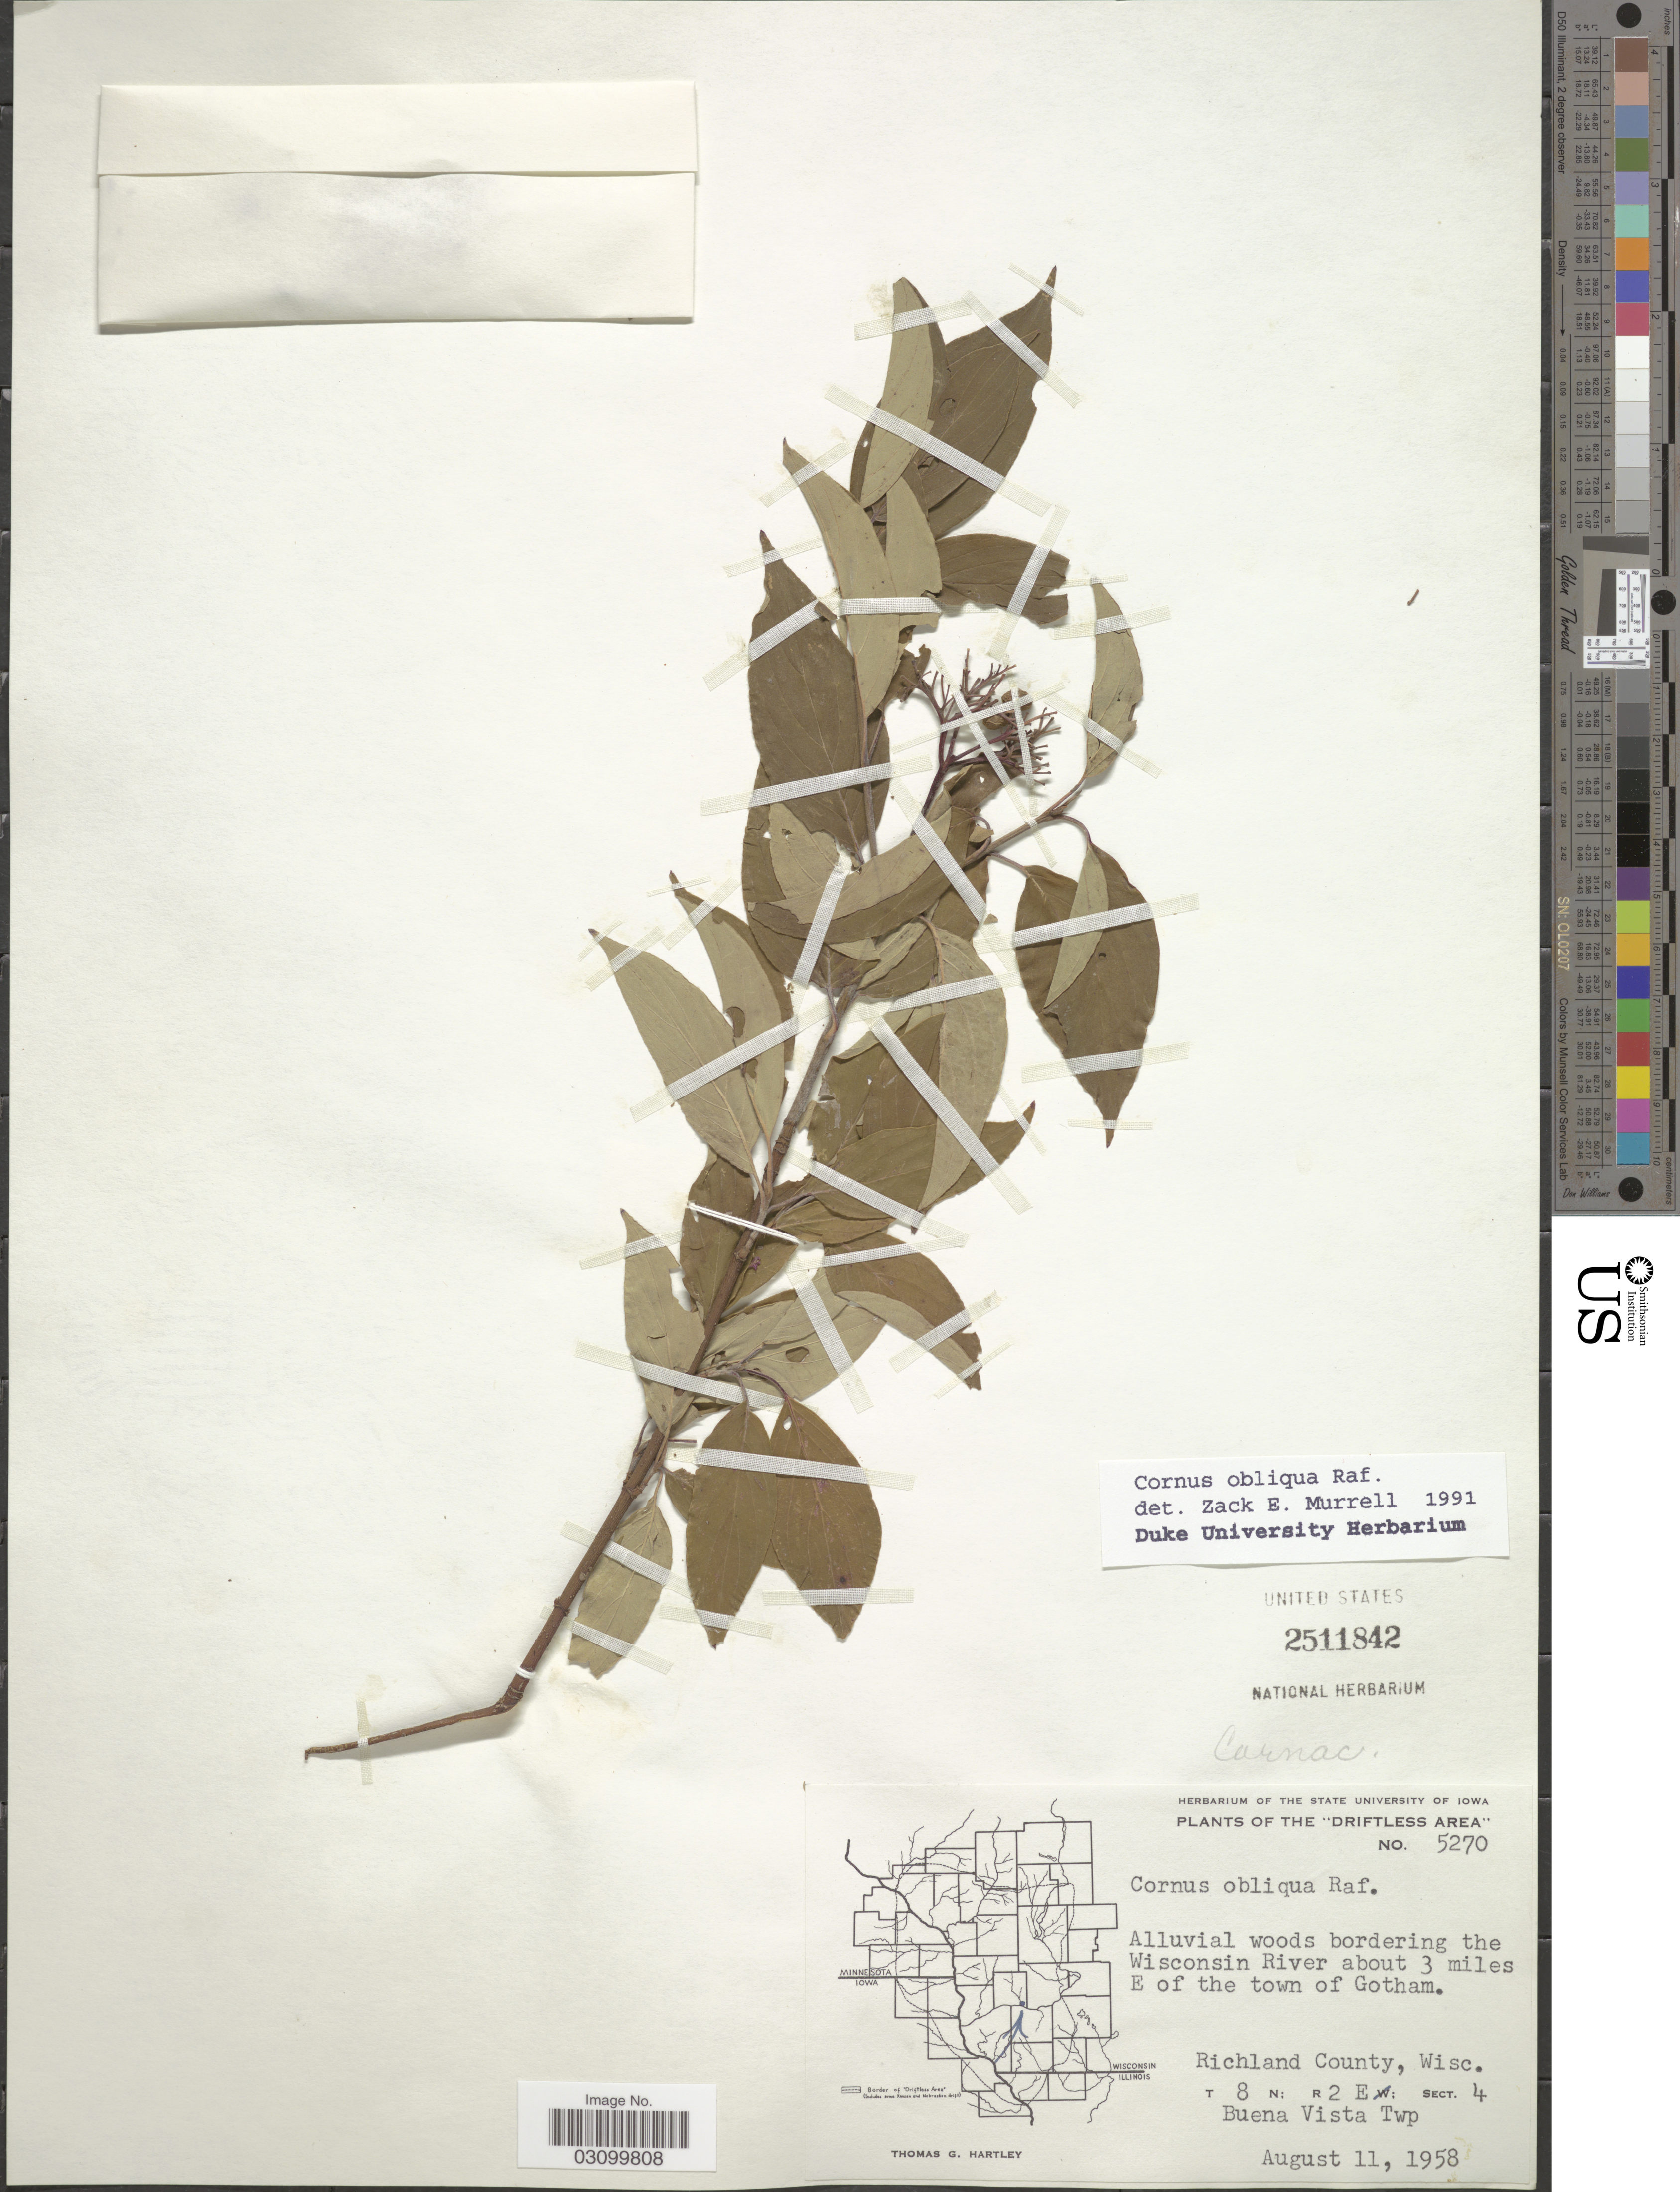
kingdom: Plantae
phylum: Tracheophyta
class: Magnoliopsida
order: Cornales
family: Cornaceae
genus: Cornus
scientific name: Cornus obliqua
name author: Raf.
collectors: T. G. Hartley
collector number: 5270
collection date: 1958-08-11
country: United States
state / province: Wisconsin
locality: The "Drifless Area", alluvial woods bordering the Wisconsin River about 3 miles E of the town of Gotham. Richland County. T 8 N; E 2 E; Sect. 4. Buena Vista Twp.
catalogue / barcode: US 2511842